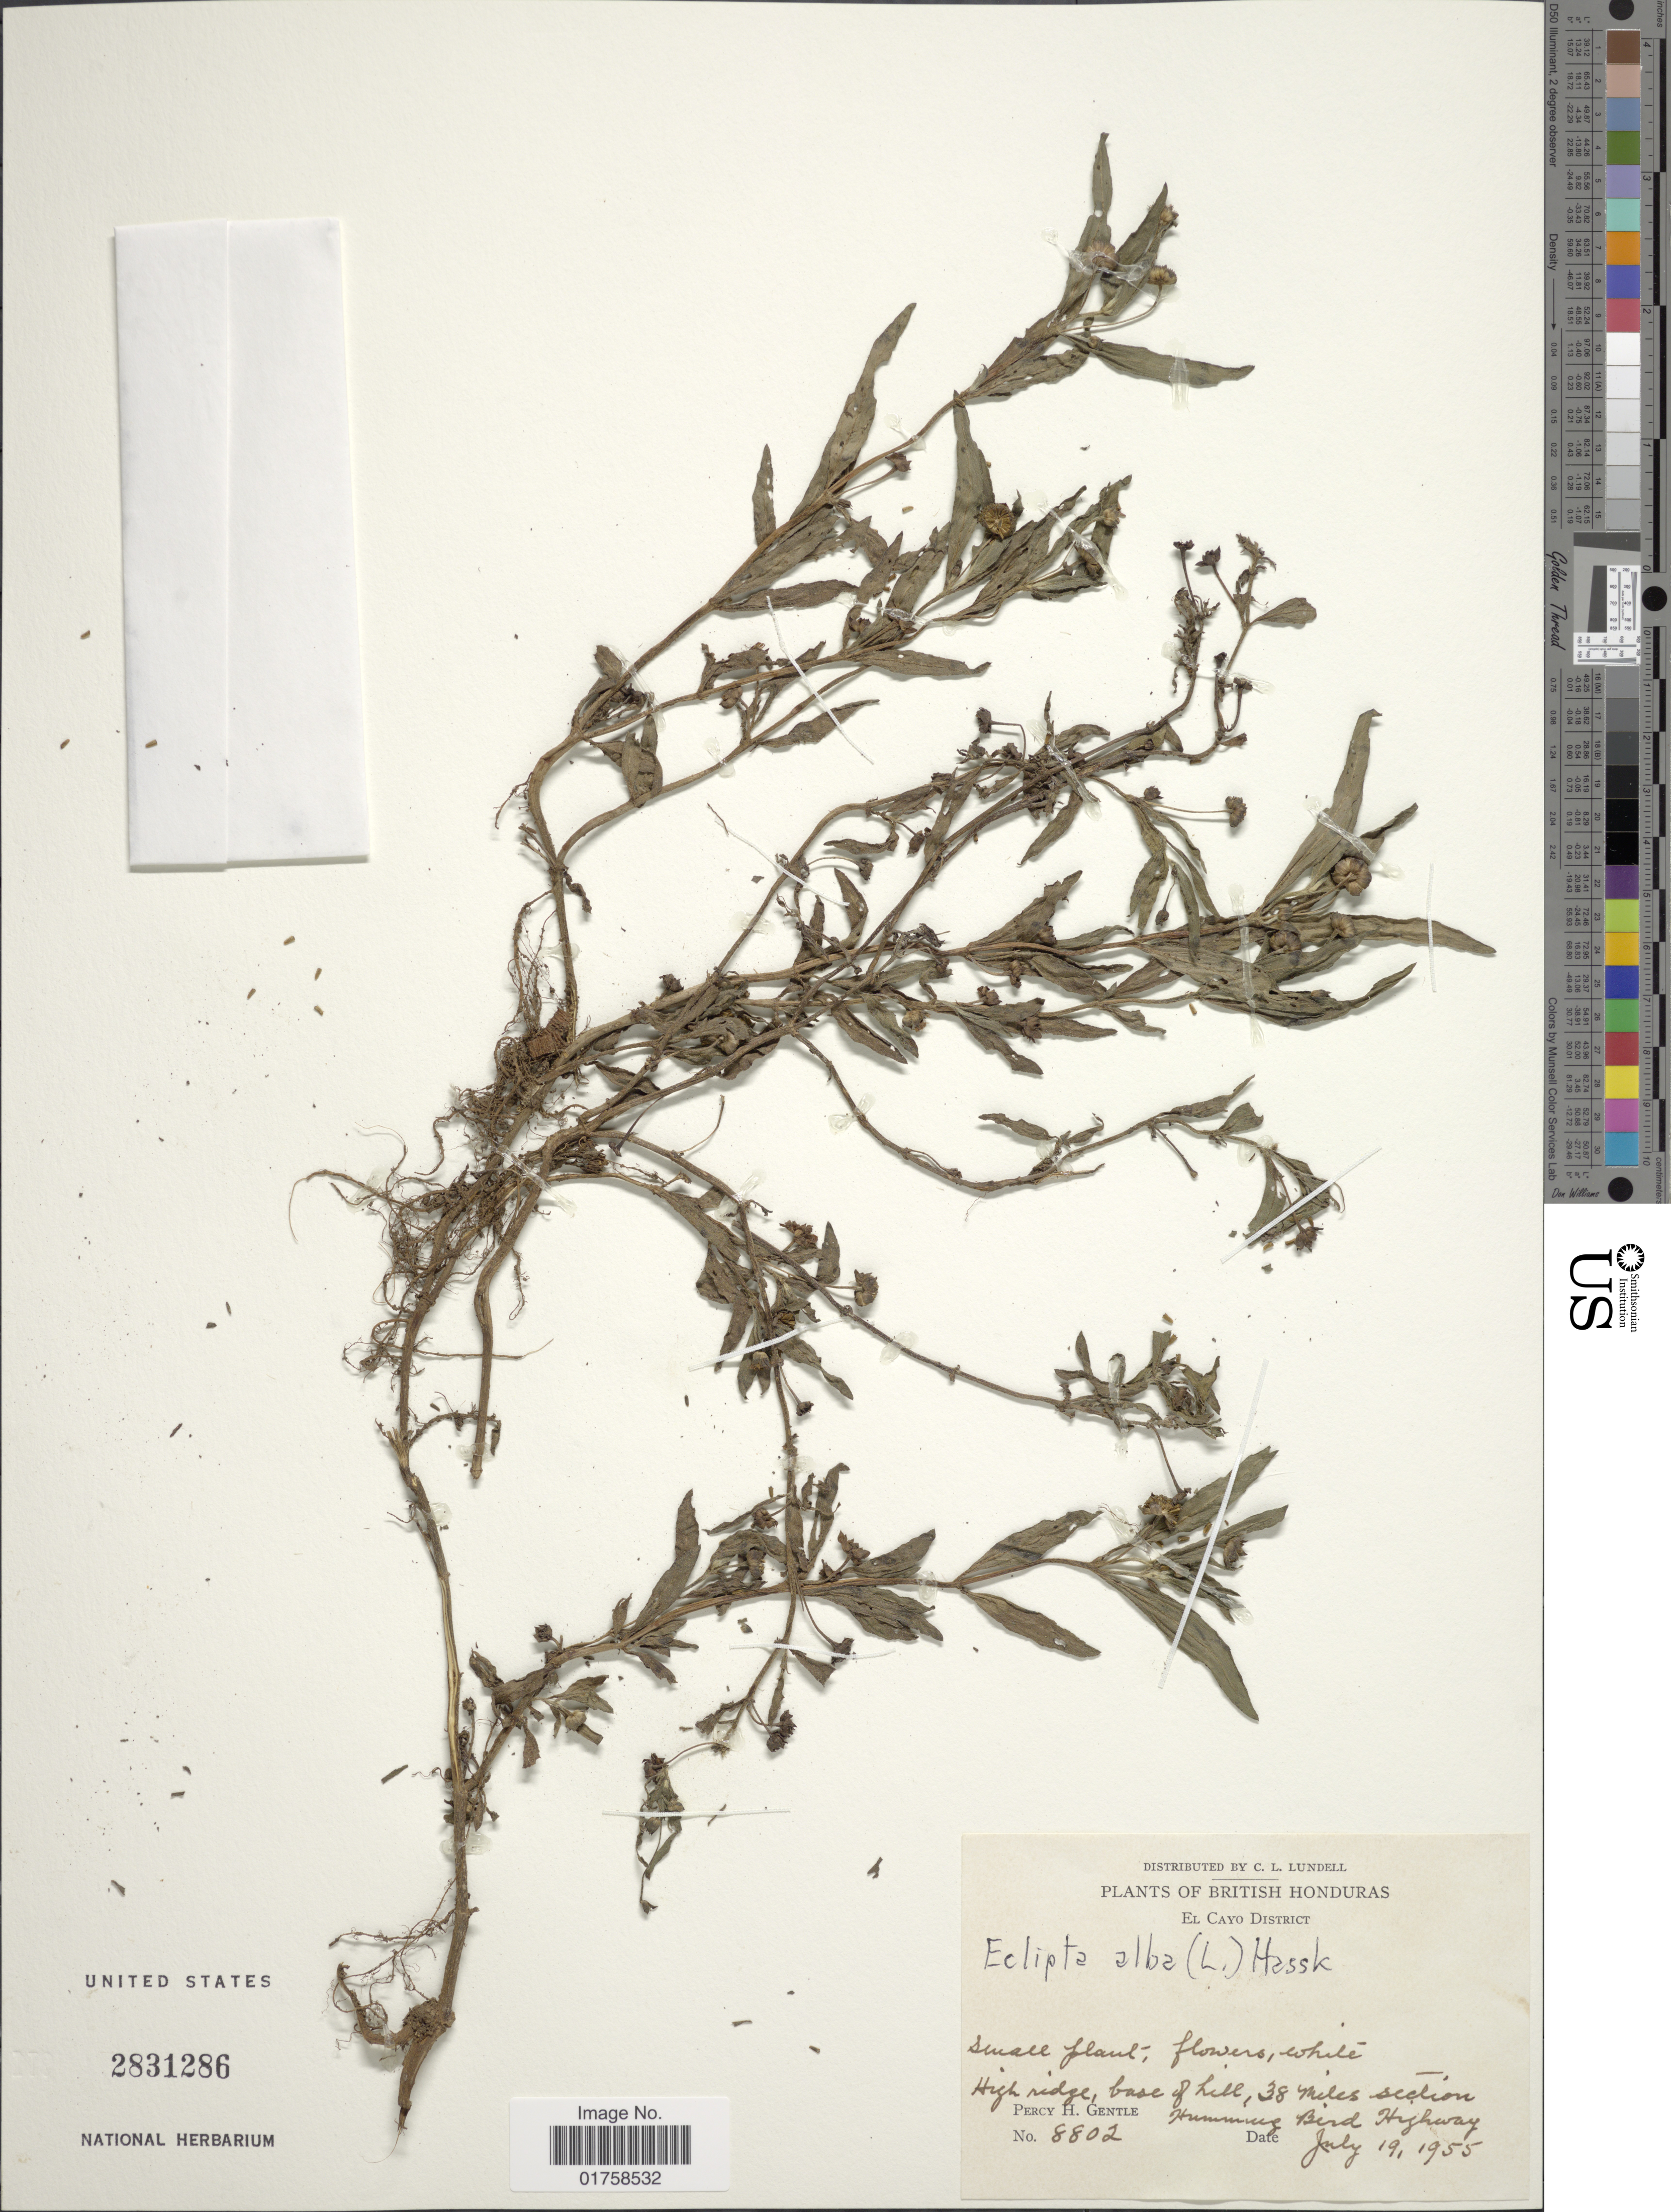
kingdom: Plantae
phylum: Tracheophyta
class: Magnoliopsida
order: Asterales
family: Asteraceae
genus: Eclipta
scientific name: Eclipta alba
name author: (L.) Hassk.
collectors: P. H. Gentle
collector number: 8802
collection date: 1955-07-19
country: Belize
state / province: Cayo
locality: British Honduras. El Cayo District. High ridge, base of hill, 38 miles section. Humming Bird Highway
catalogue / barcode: US 2831286